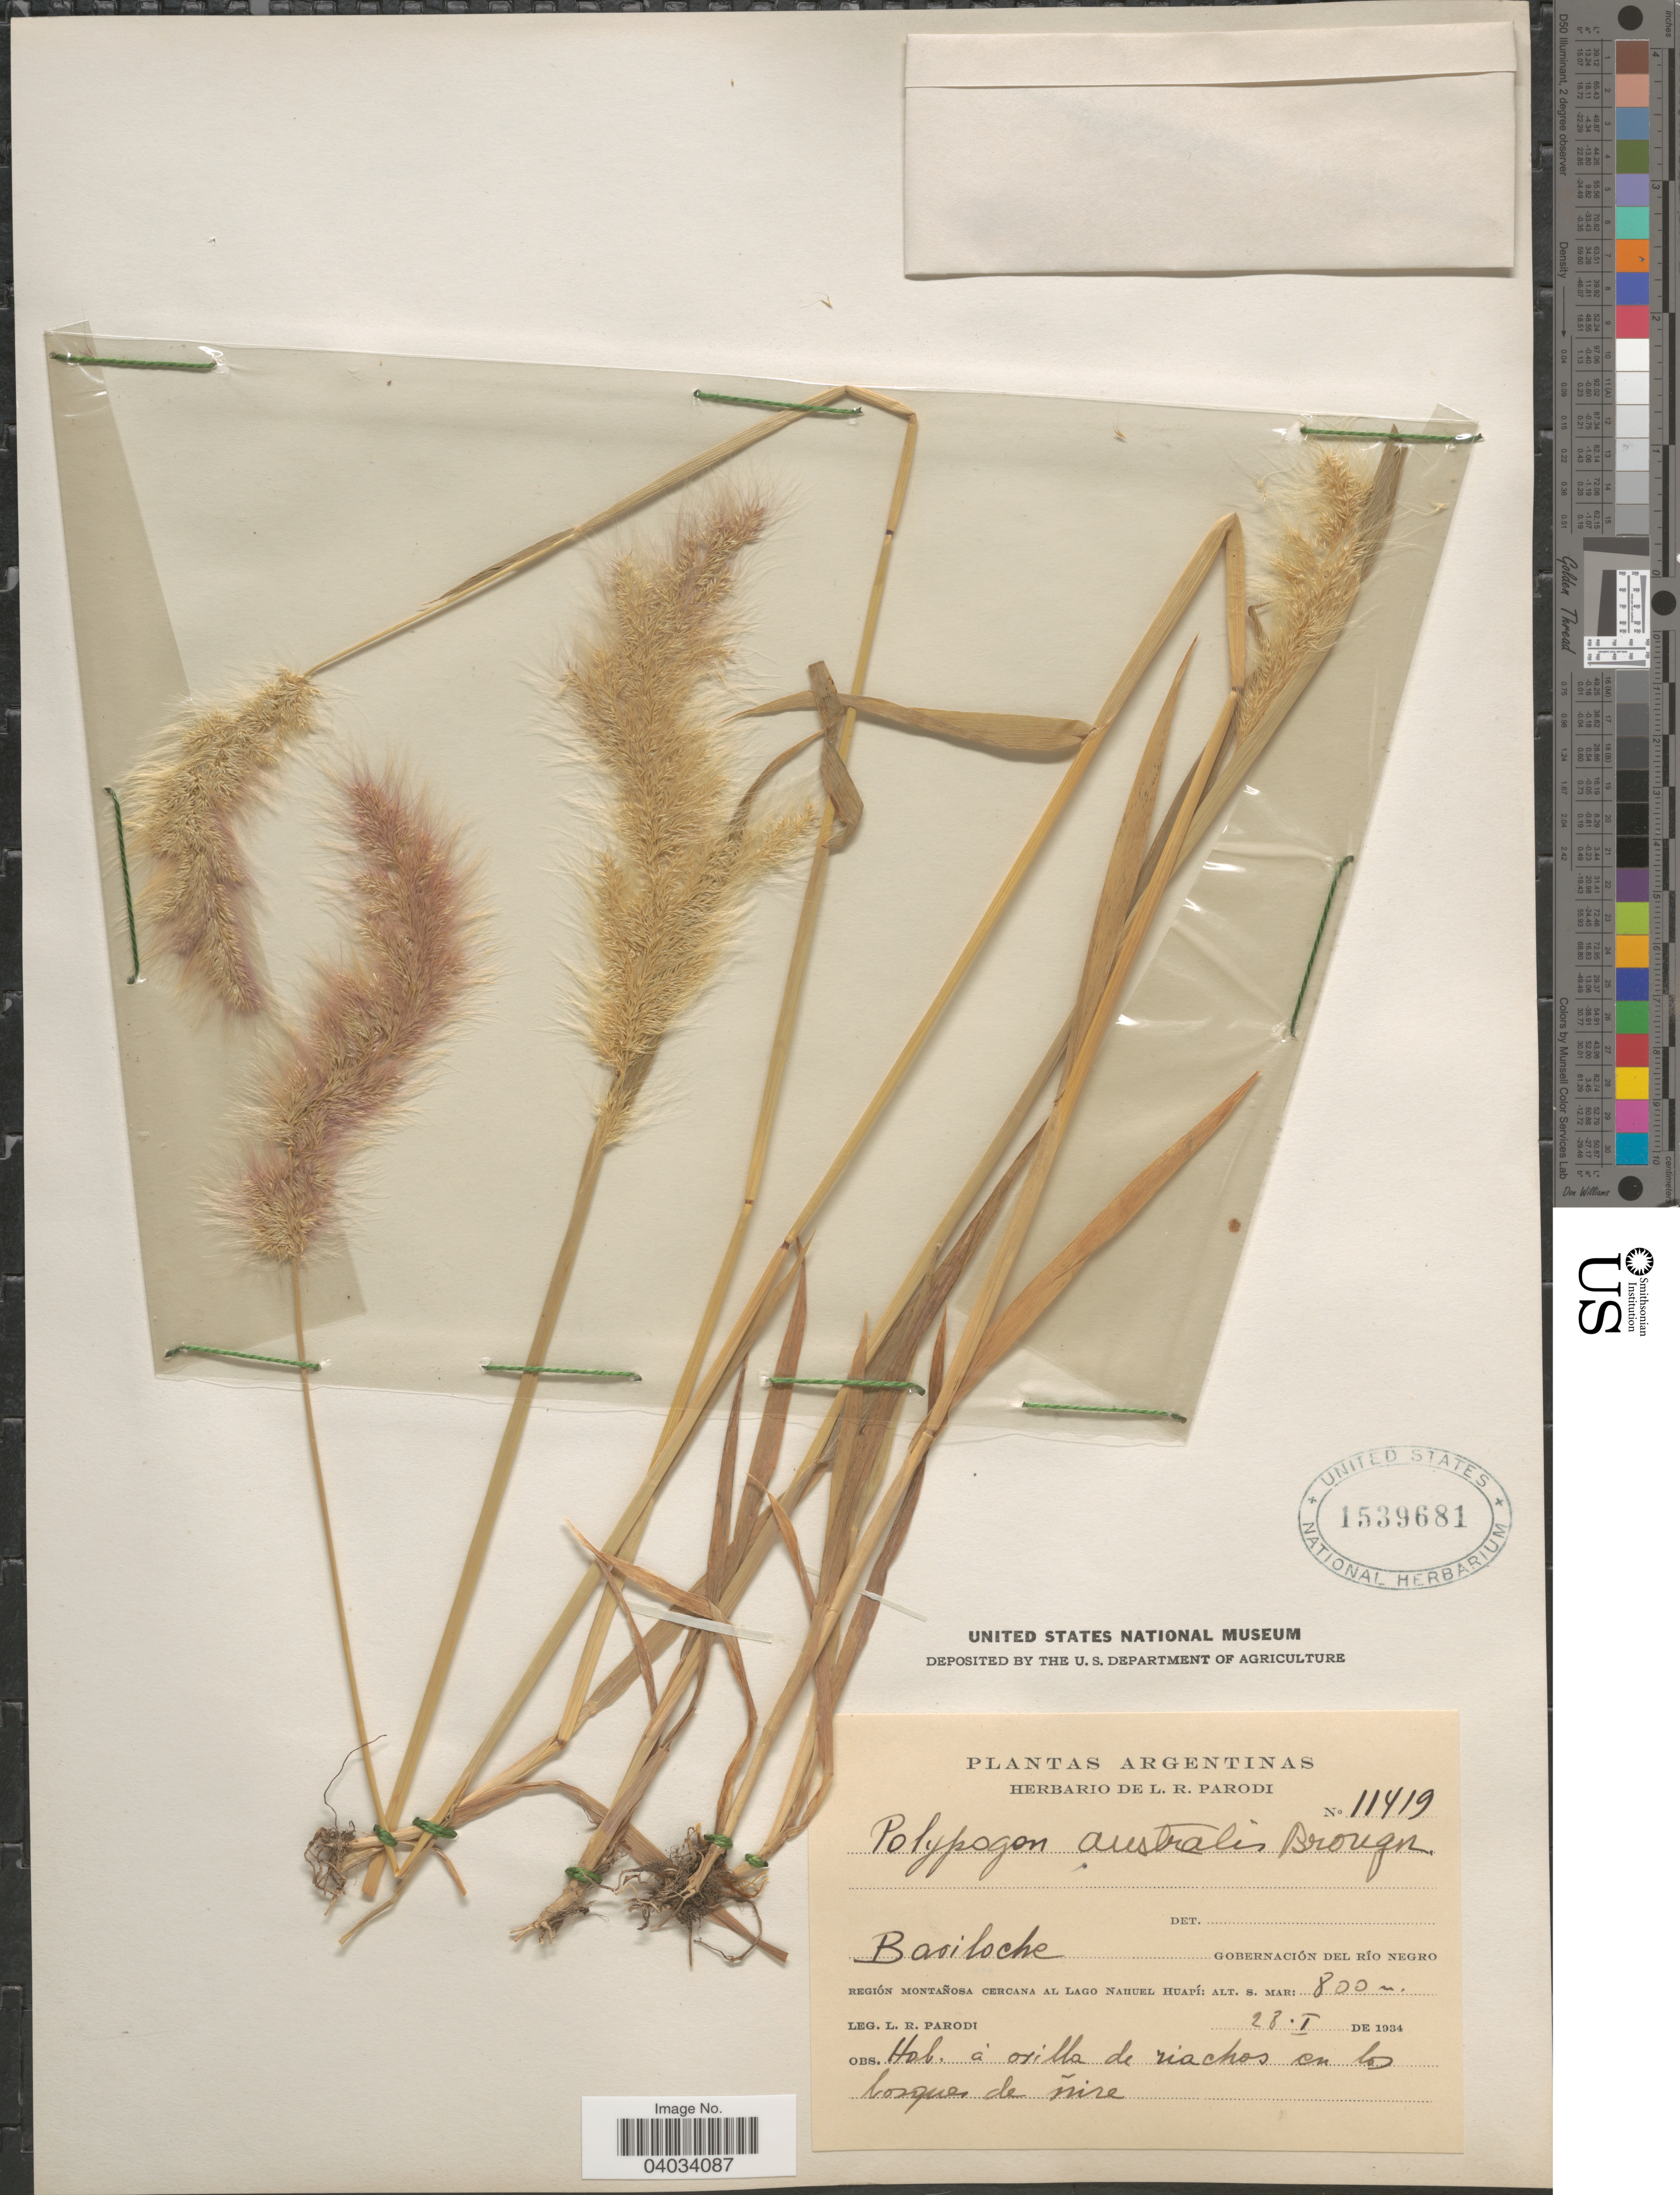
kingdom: Plantae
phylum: Tracheophyta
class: Liliopsida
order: Poales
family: Poaceae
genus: Polypogon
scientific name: Polypogon australis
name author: Brongn.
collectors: L. R. Parodi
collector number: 11419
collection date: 1934-01-28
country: Argentina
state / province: Rio Negro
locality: Bariloche. Gobernación del Río Negro. Región Montañosa Cercana al Lago Nahuel Huapí.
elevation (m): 800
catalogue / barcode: US 1539681